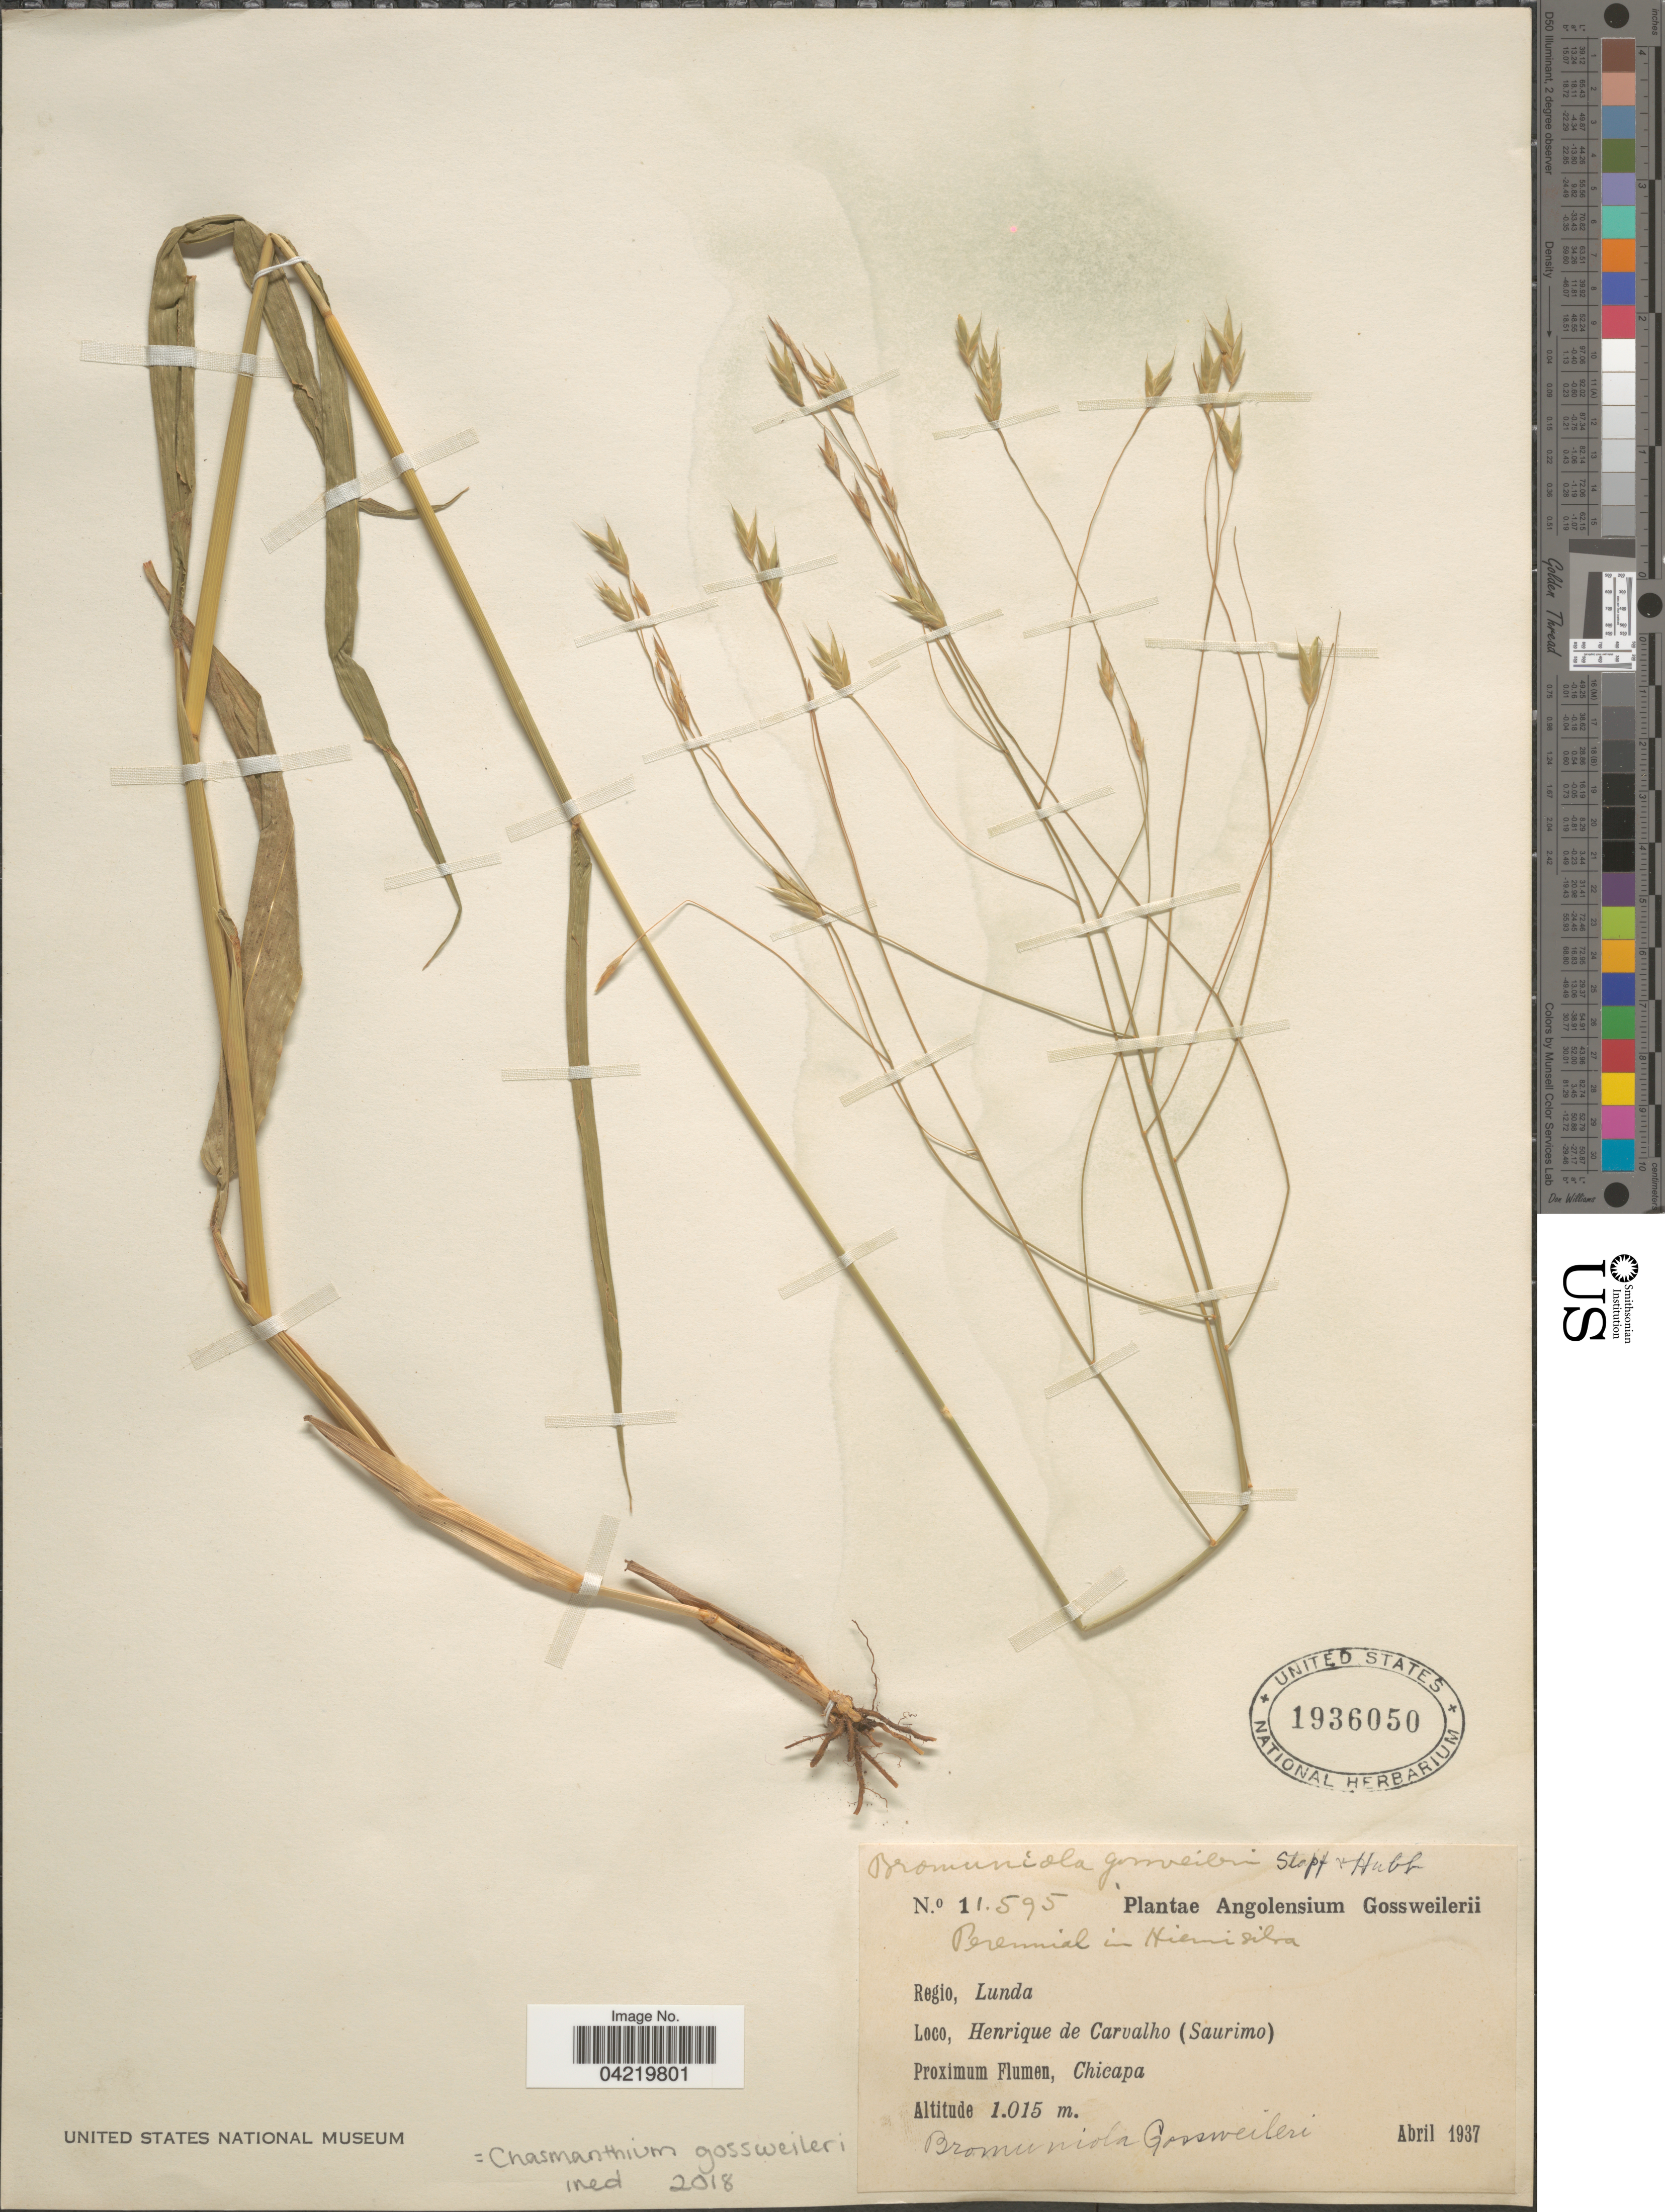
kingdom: Plantae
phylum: Tracheophyta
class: Liliopsida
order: Poales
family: Poaceae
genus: Chasmanthium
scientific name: Chasmanthium gossweileri ined.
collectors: -. Gossweiler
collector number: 11595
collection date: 1937-04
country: Angola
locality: Regio, Lunda. Henrique de Carvalho (Saurimo). Proximum Flumen, Chicapa.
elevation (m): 1015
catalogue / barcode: US 1936050